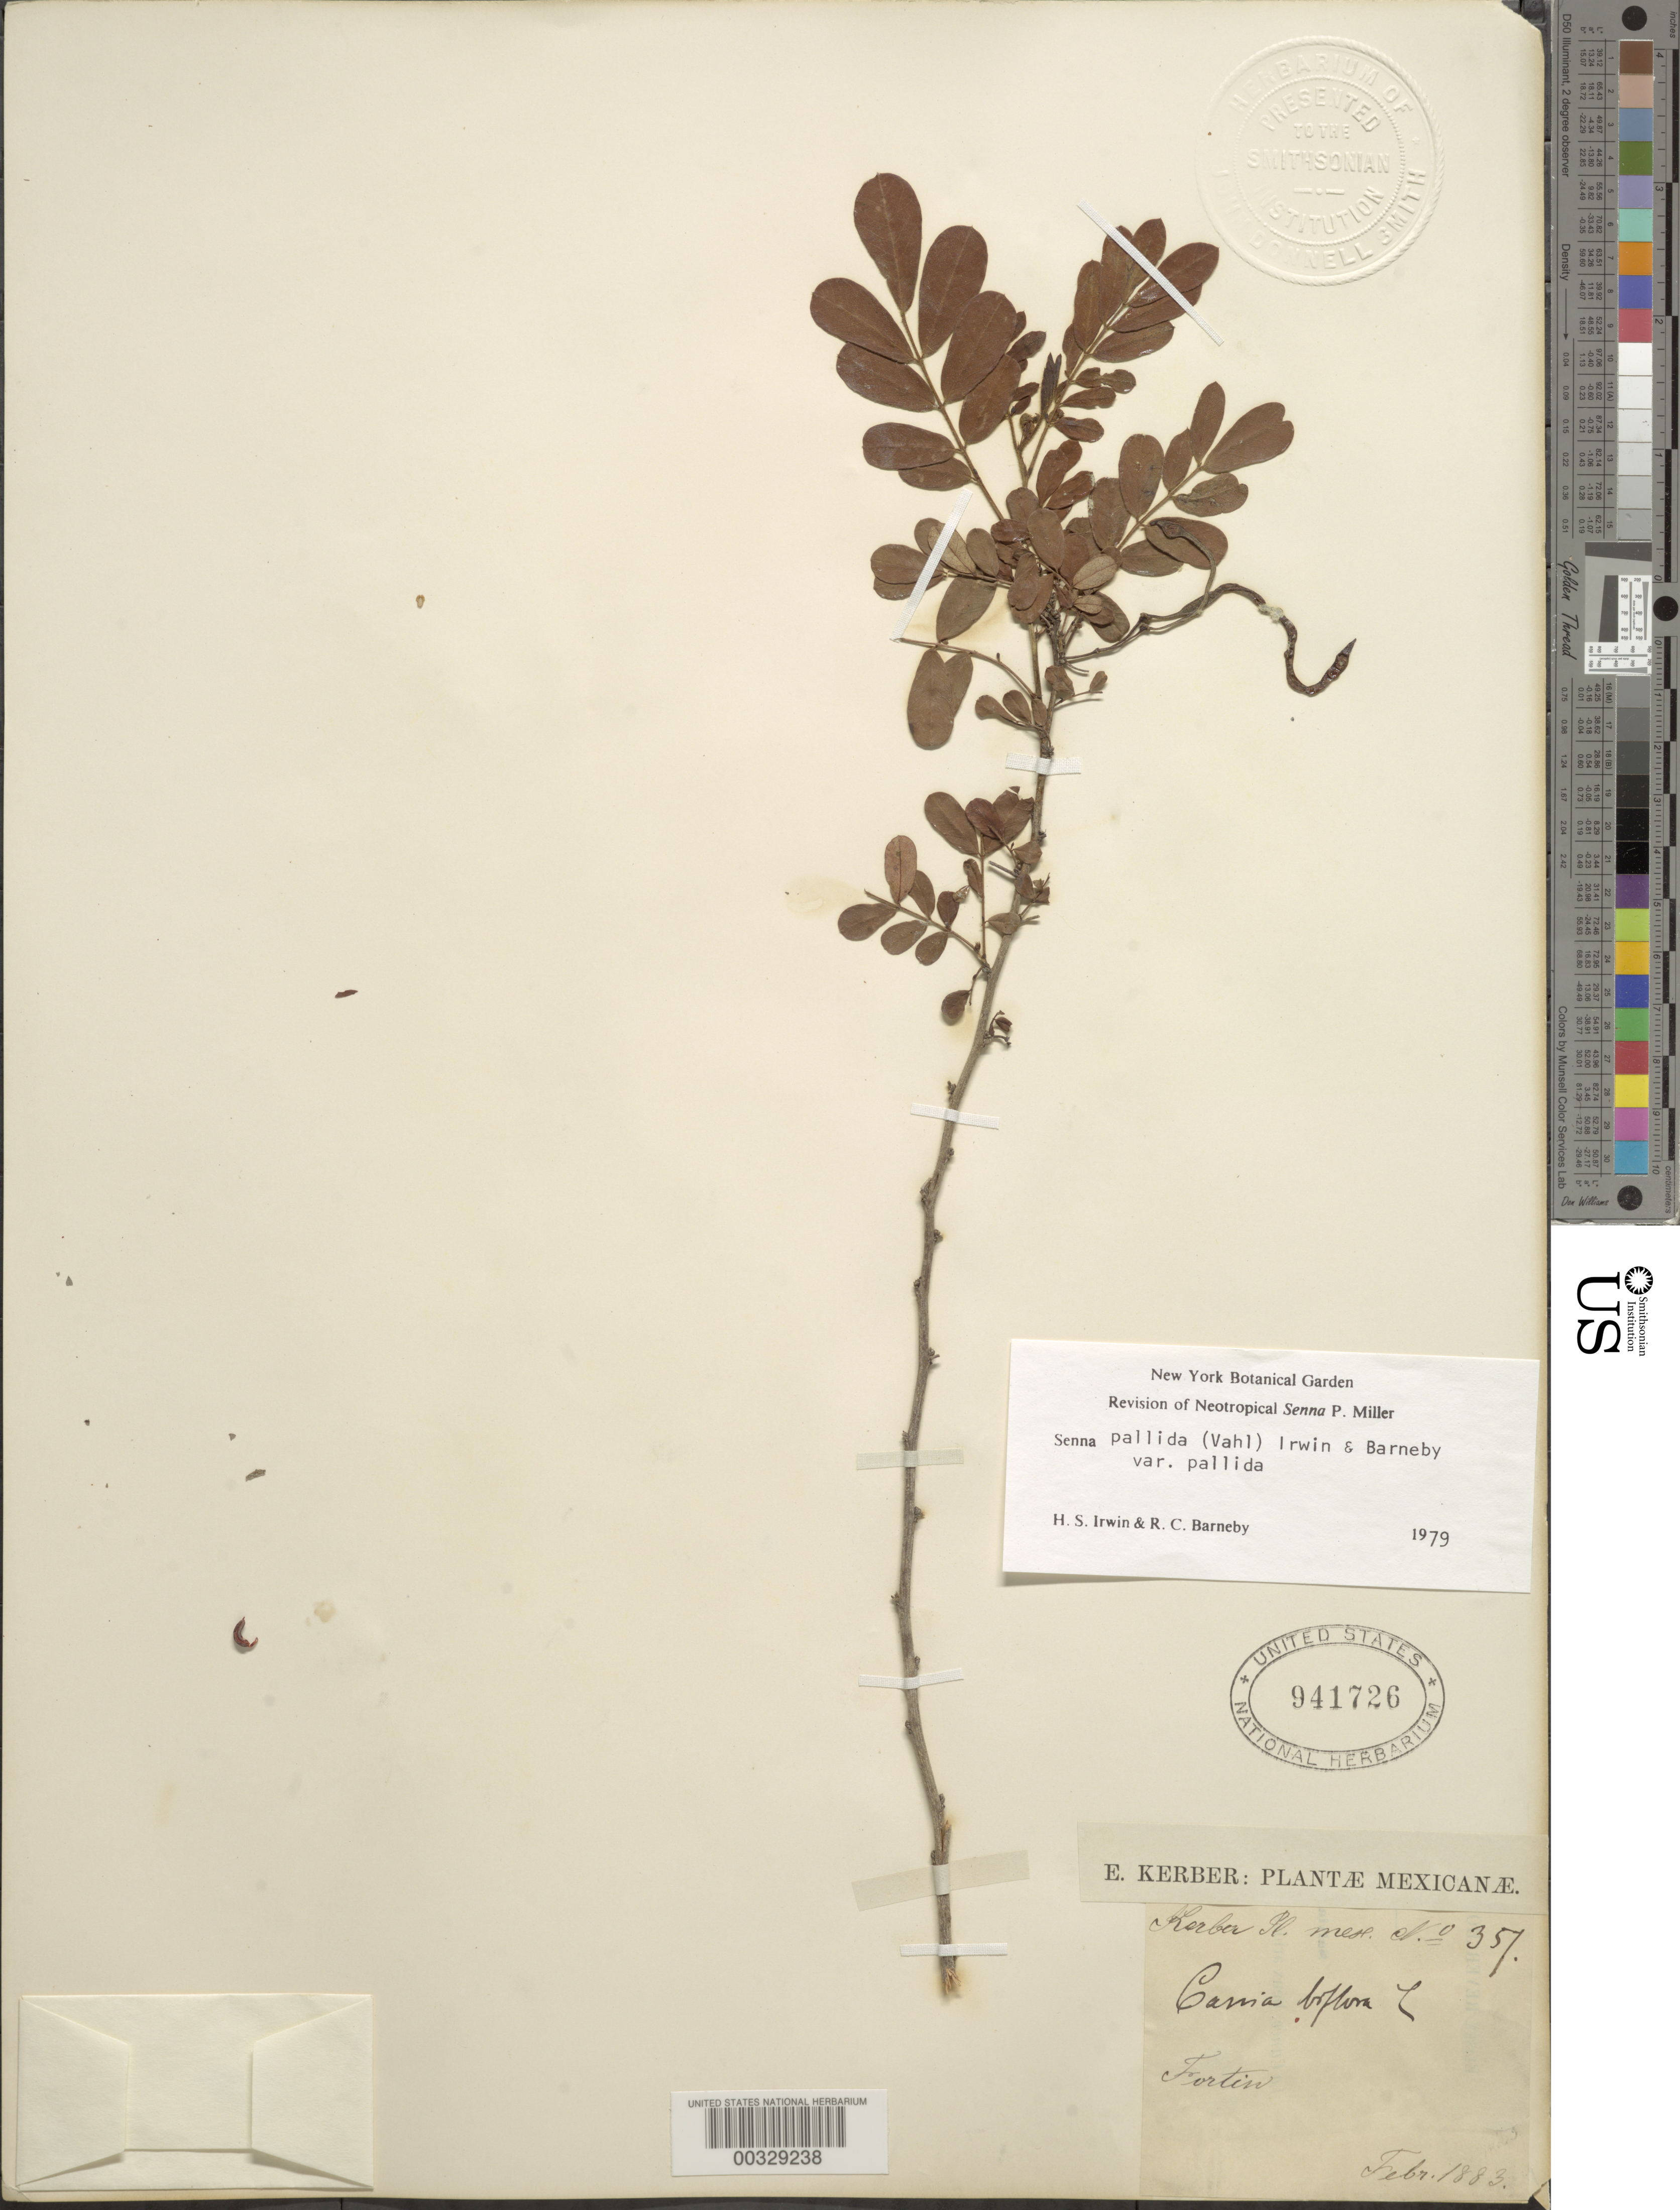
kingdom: Plantae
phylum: Tracheophyta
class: Magnoliopsida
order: Fabales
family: Fabaceae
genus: Senna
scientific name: Senna pallida var. pallida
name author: (Vahl) H.S. Irwin & Barneby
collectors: E. Kerber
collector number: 351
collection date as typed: Feb 1883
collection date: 1883-02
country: Mexico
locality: Fortin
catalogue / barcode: US 941726